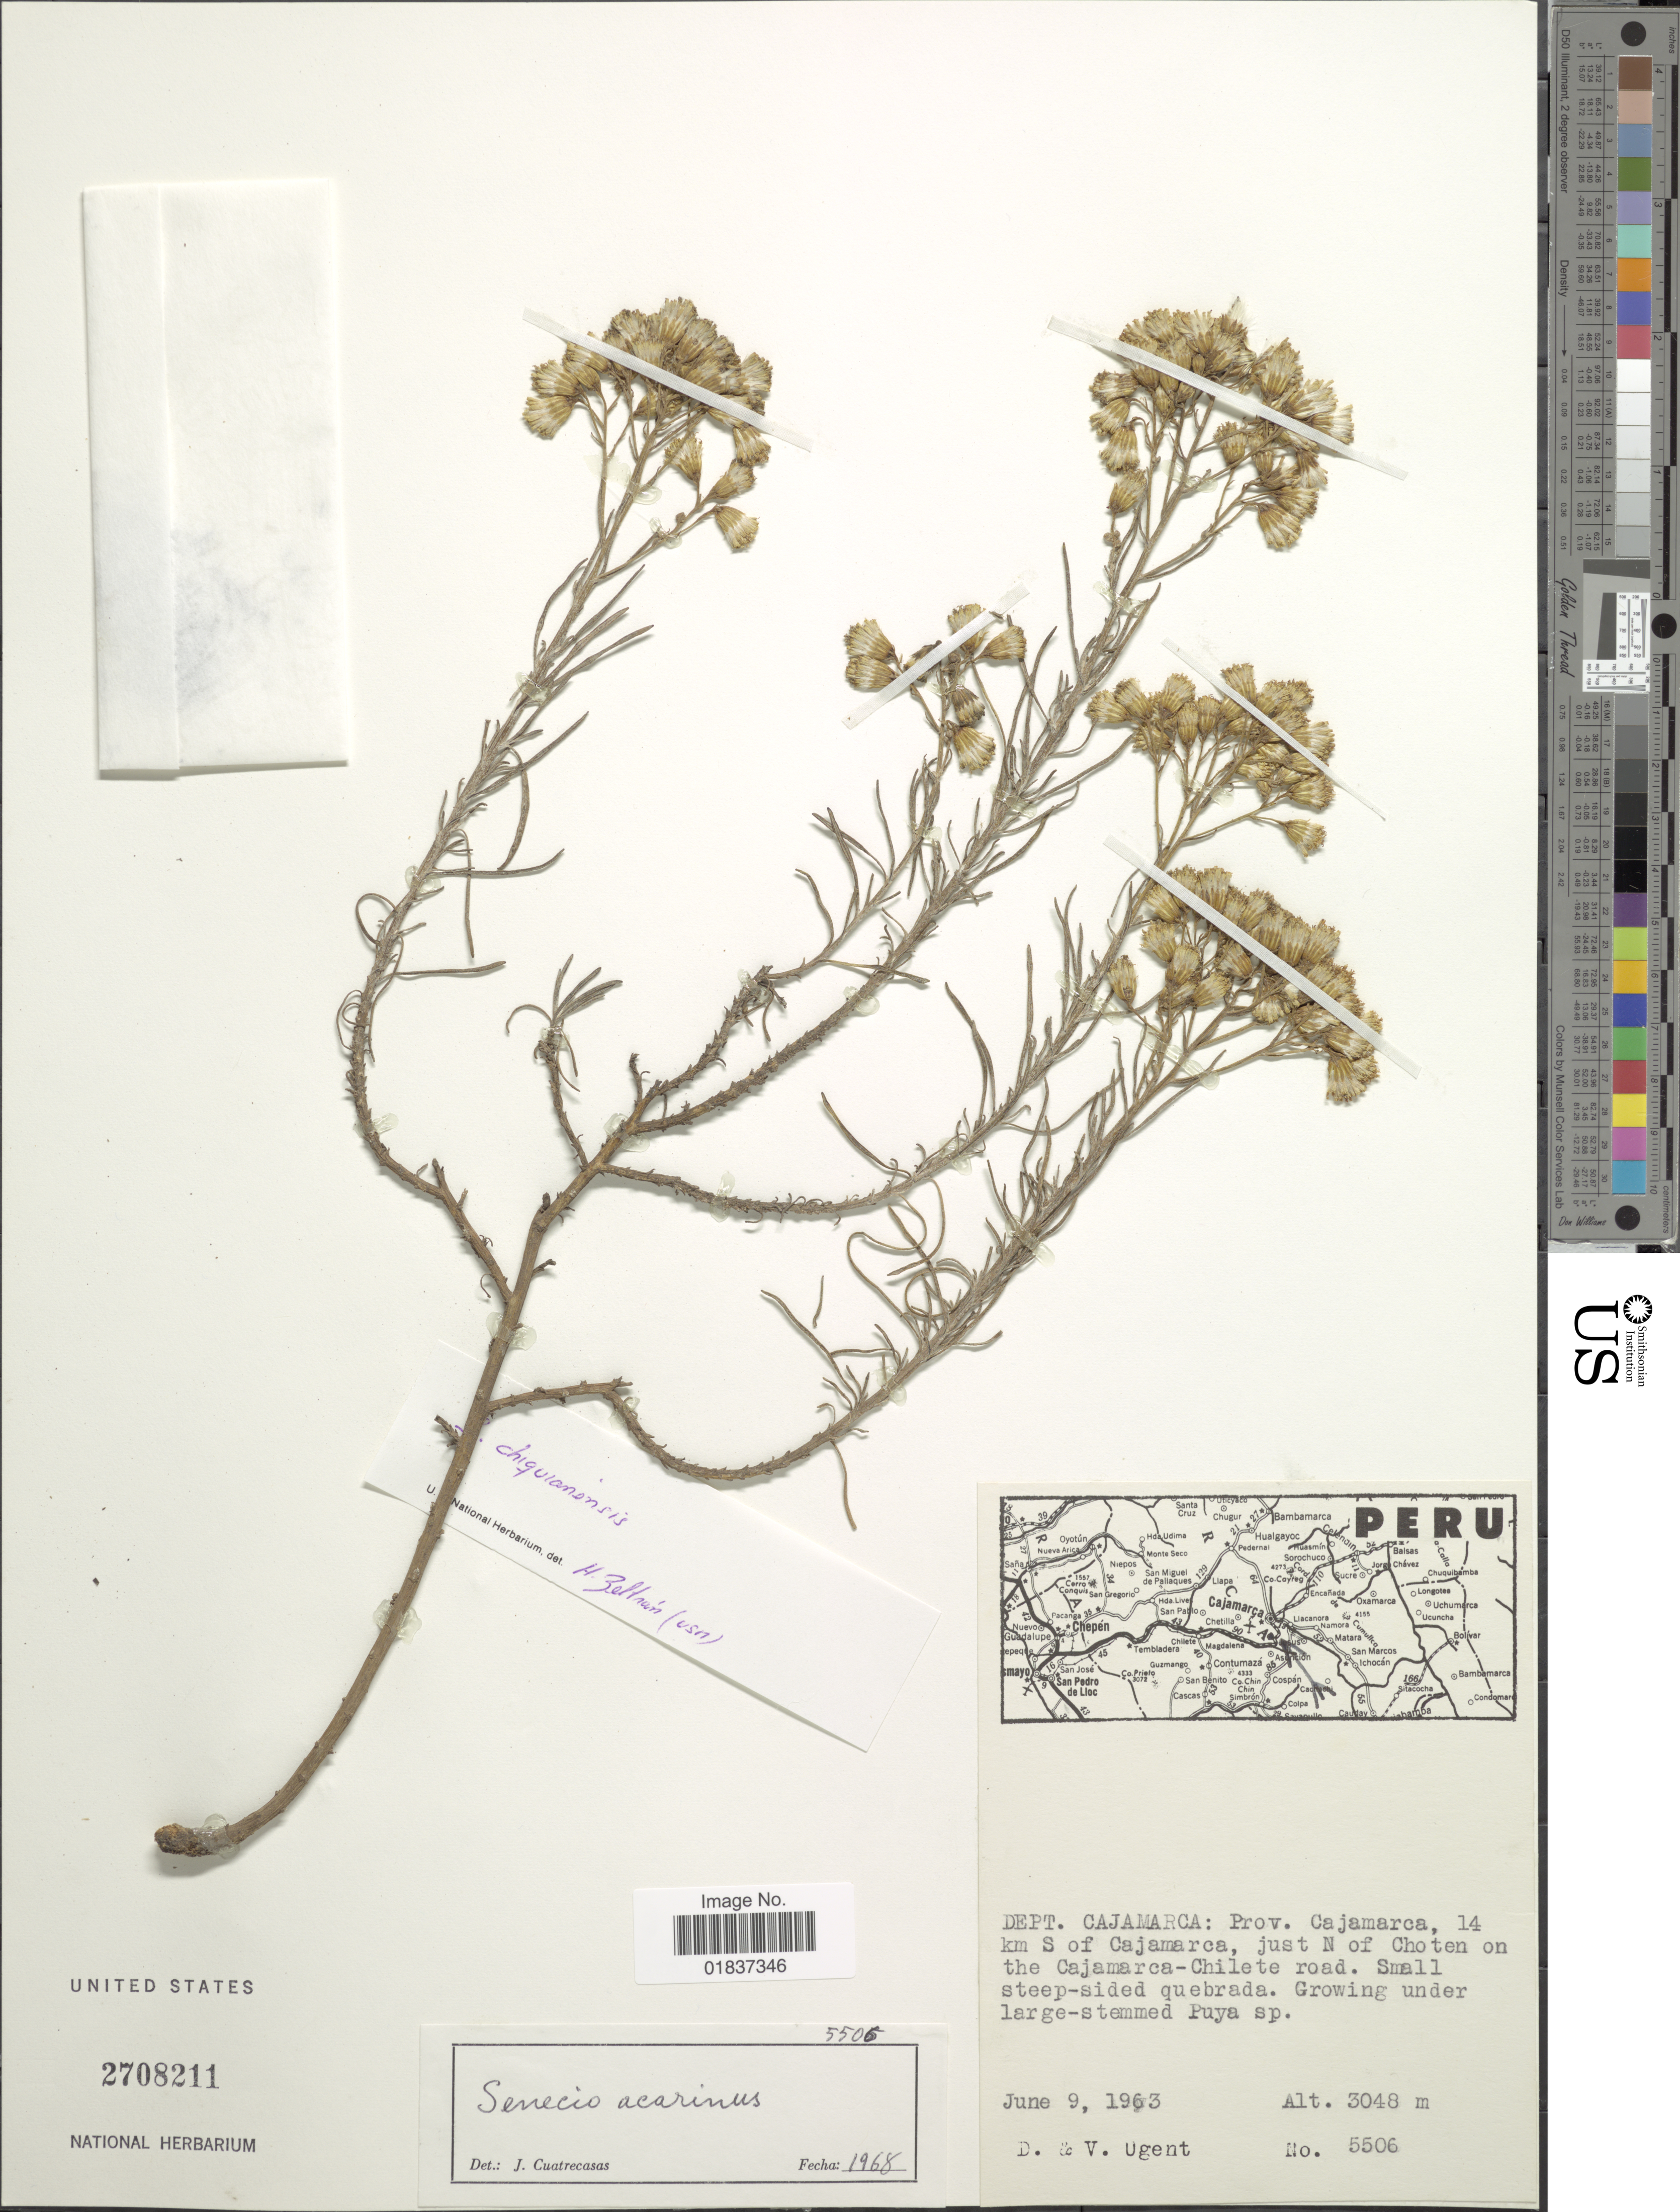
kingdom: Plantae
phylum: Tracheophyta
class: Magnoliopsida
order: Asterales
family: Asteraceae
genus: Senecio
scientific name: Senecio acarinus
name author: Cabrera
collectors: D. Ugent & V. Ugent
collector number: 5506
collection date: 1963-06-09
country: Peru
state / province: Cajamarca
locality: Dept. Cajamarca: Prov. Cajamarca, 14 km S of Cajamarca, just N of Choten on the Cajamarca-Chilete road.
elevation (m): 3048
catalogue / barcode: US 2708211